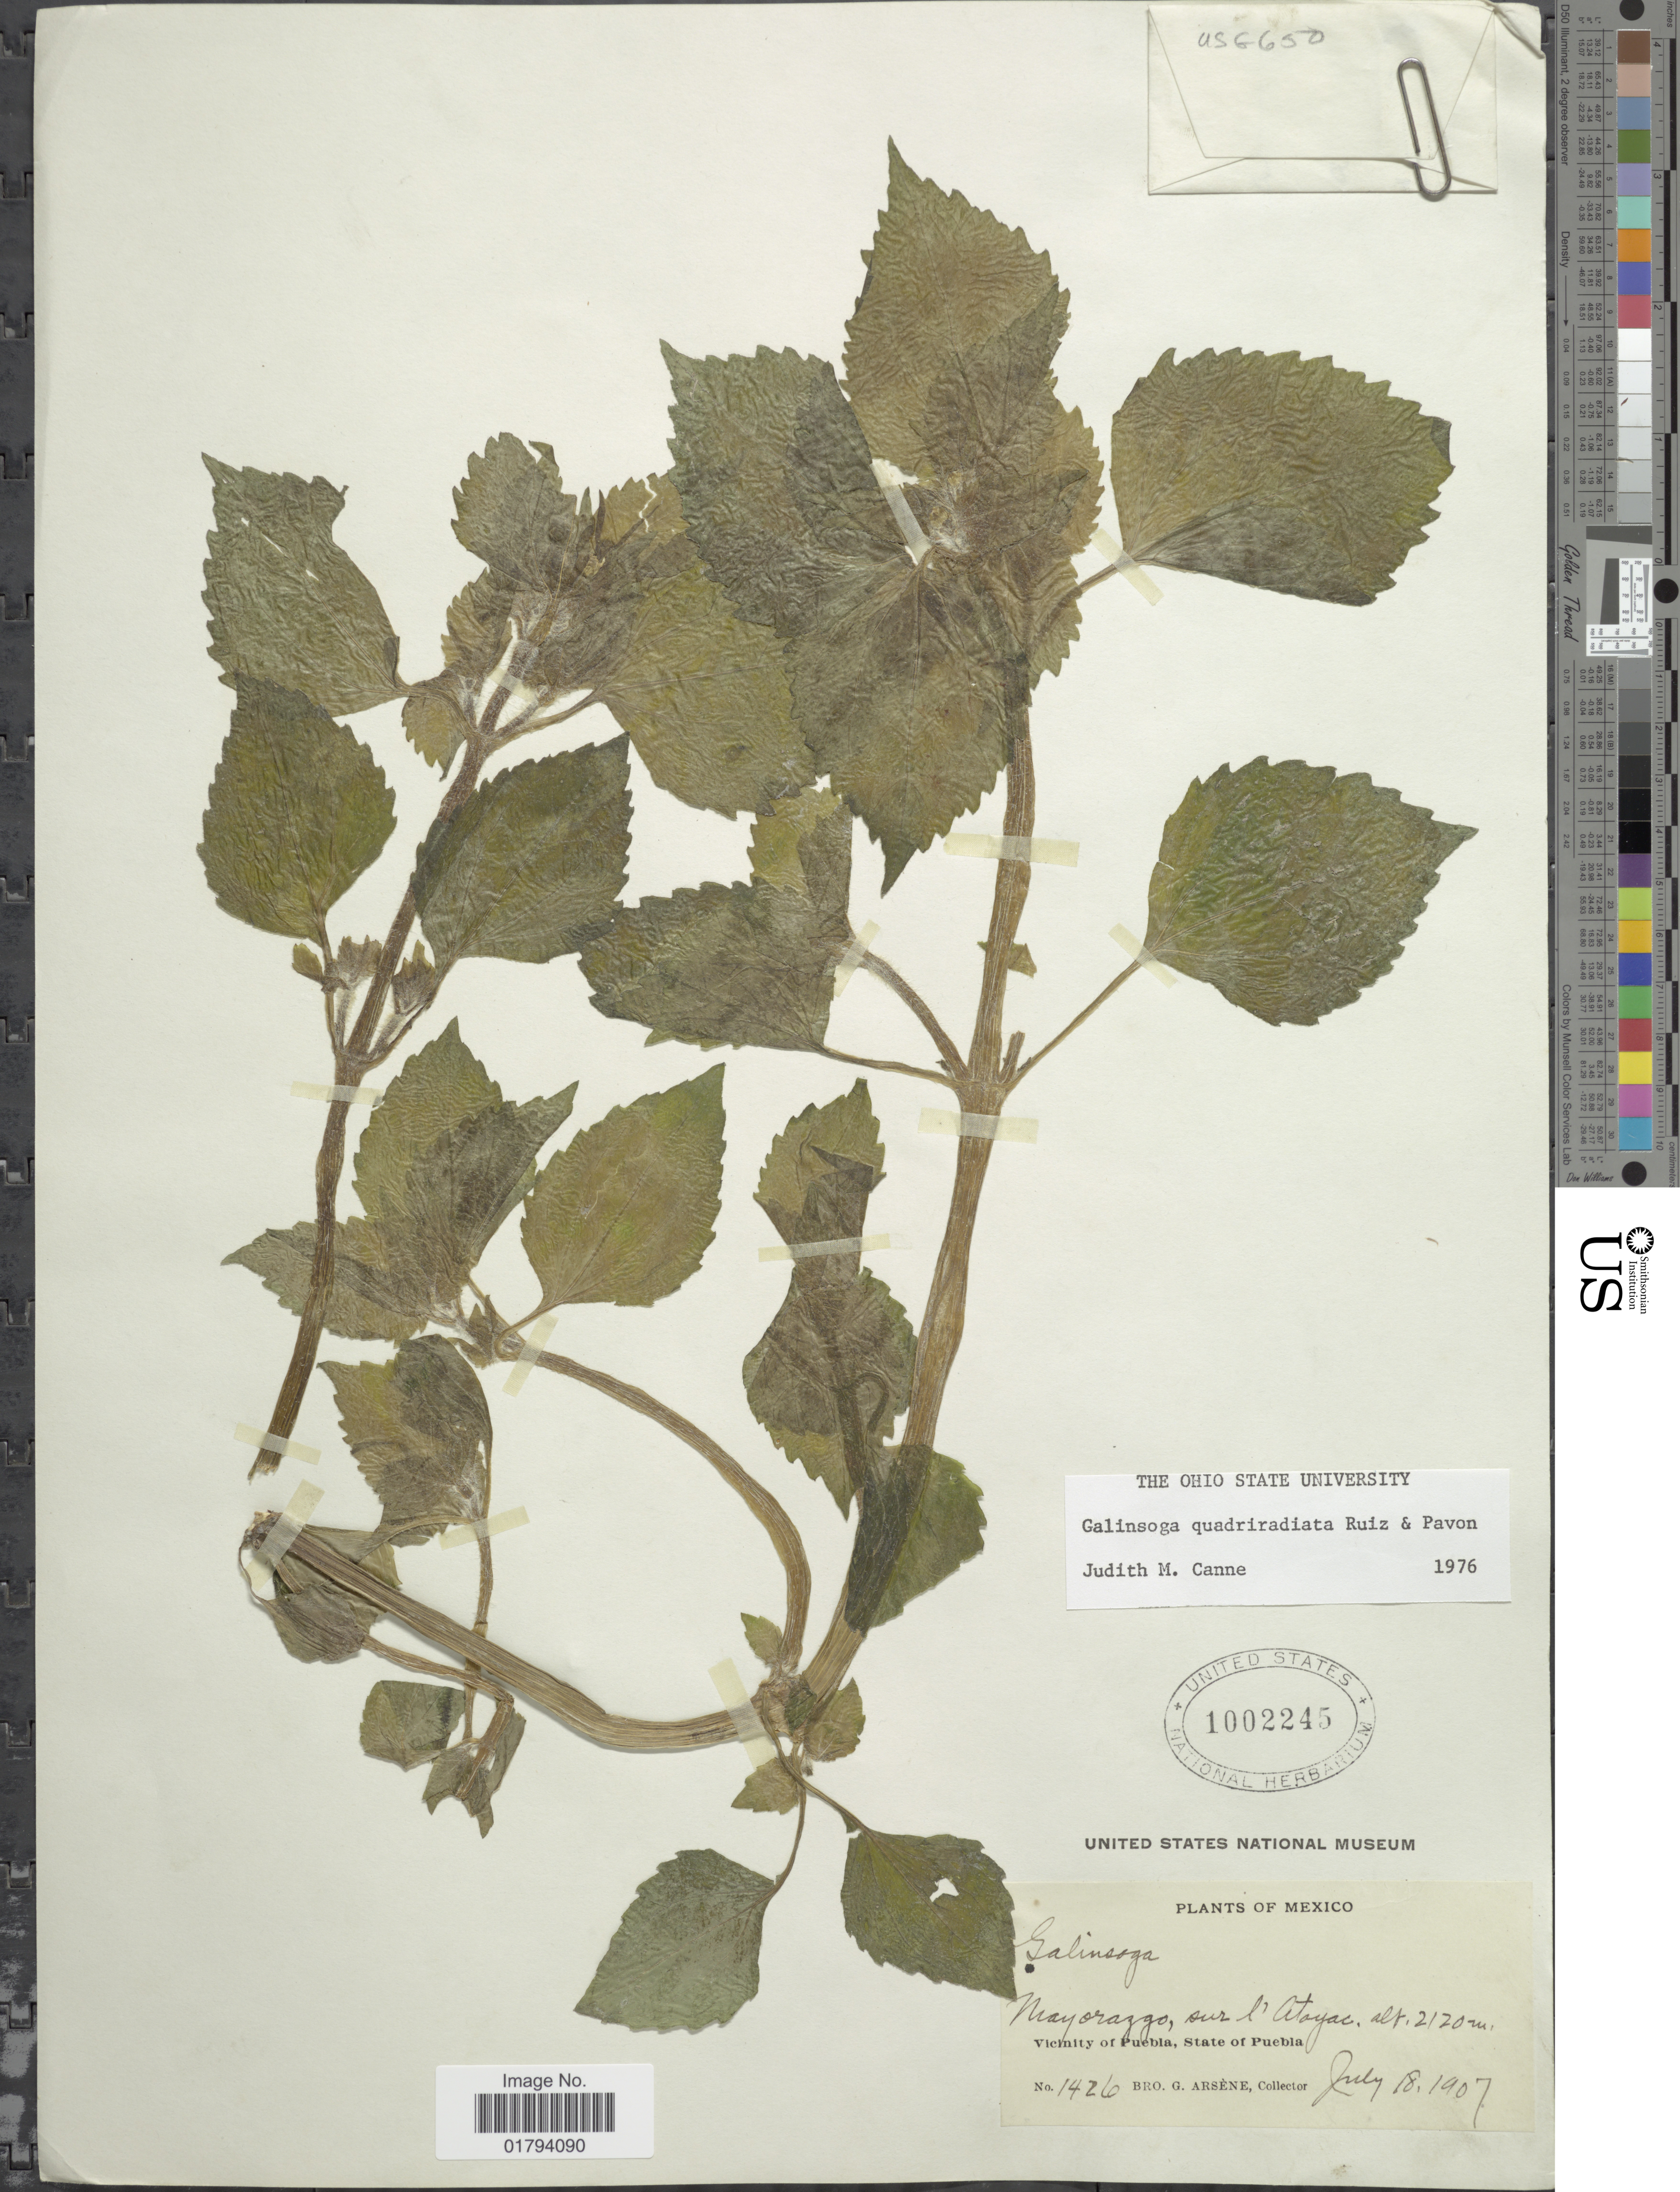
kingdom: Plantae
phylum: Tracheophyta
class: Magnoliopsida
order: Asterales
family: Asteraceae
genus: Galinsoga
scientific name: Galinsoga quadriradiata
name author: Ruiz & Pav.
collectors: Bro. G. Arsène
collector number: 1426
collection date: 1907-07-18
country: Mexico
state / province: Puebla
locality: Mayorazgo, sur l'Atoyac, vicinity of Puebla.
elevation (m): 2120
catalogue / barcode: US 1002245